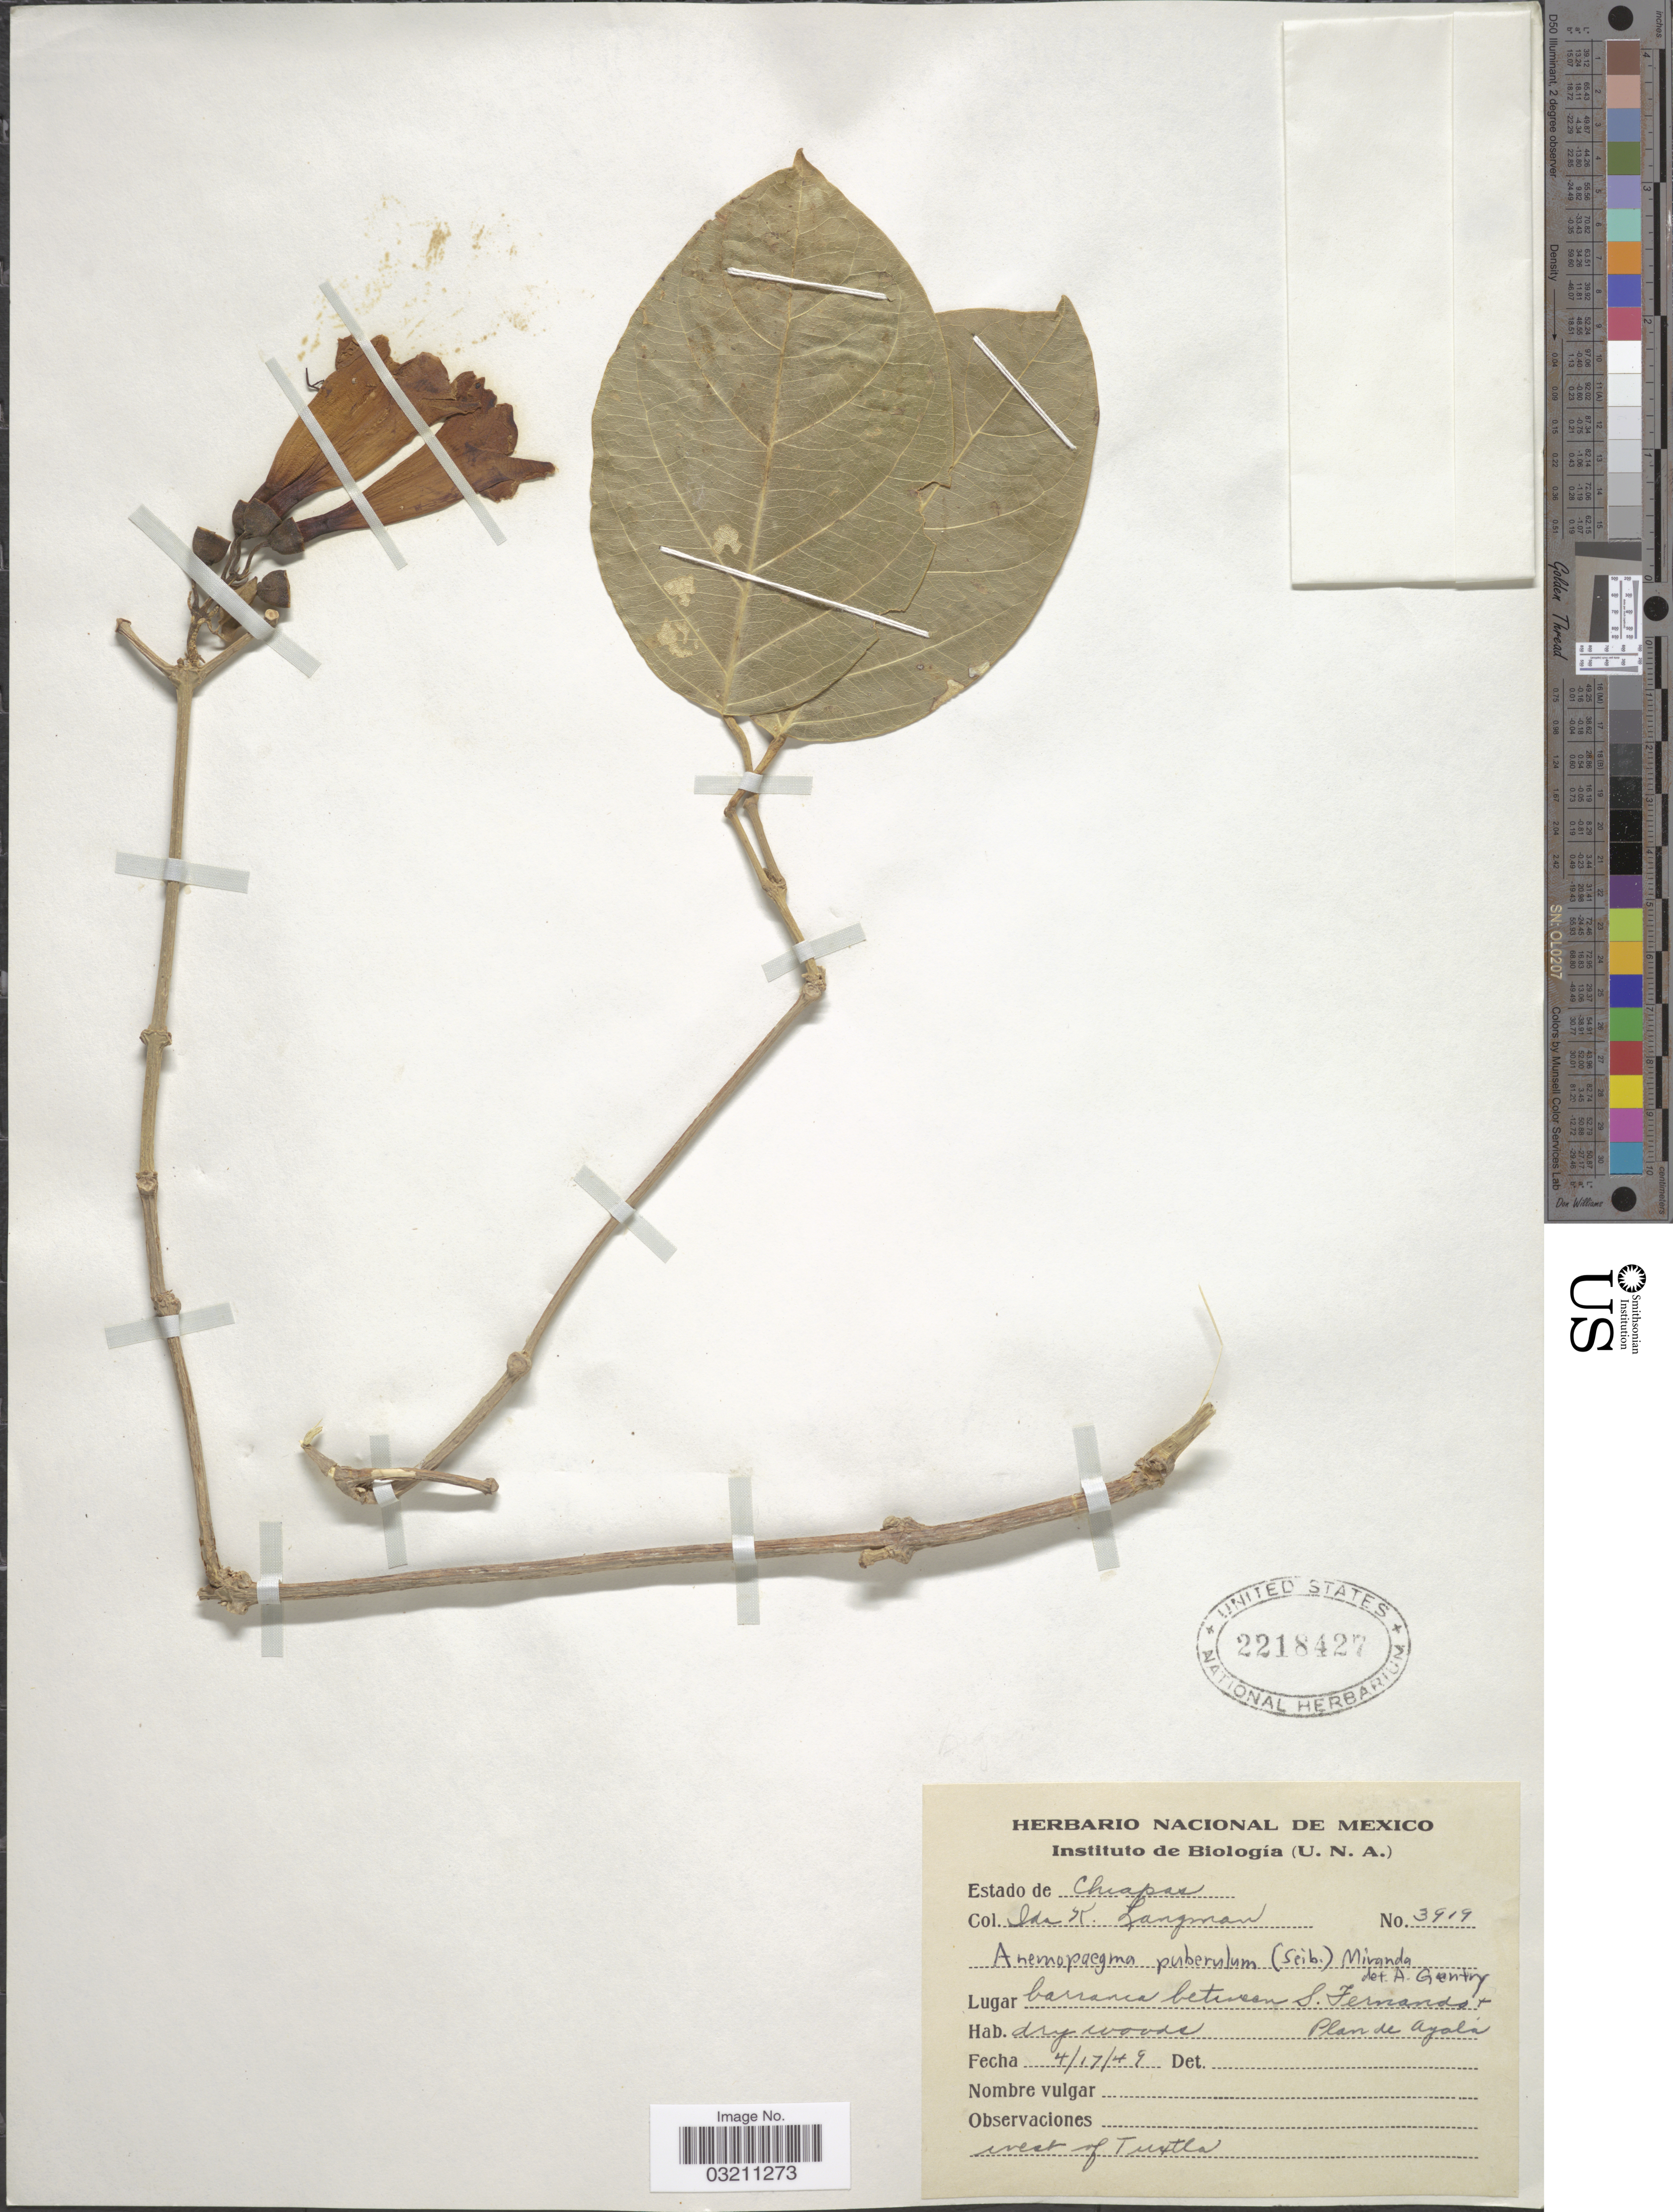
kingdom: Plantae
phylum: Tracheophyta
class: Magnoliopsida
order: Lamiales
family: Bignoniaceae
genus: Anemopaegma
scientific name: Anemopaegma puberulum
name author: (Seibert) Miranda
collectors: I. K. Langman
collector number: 3919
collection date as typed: Transcribed d/m/y: 17/4/49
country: Mexico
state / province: Chiapas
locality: Dry woods. Plan de Ayolá.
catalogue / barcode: US 2218427